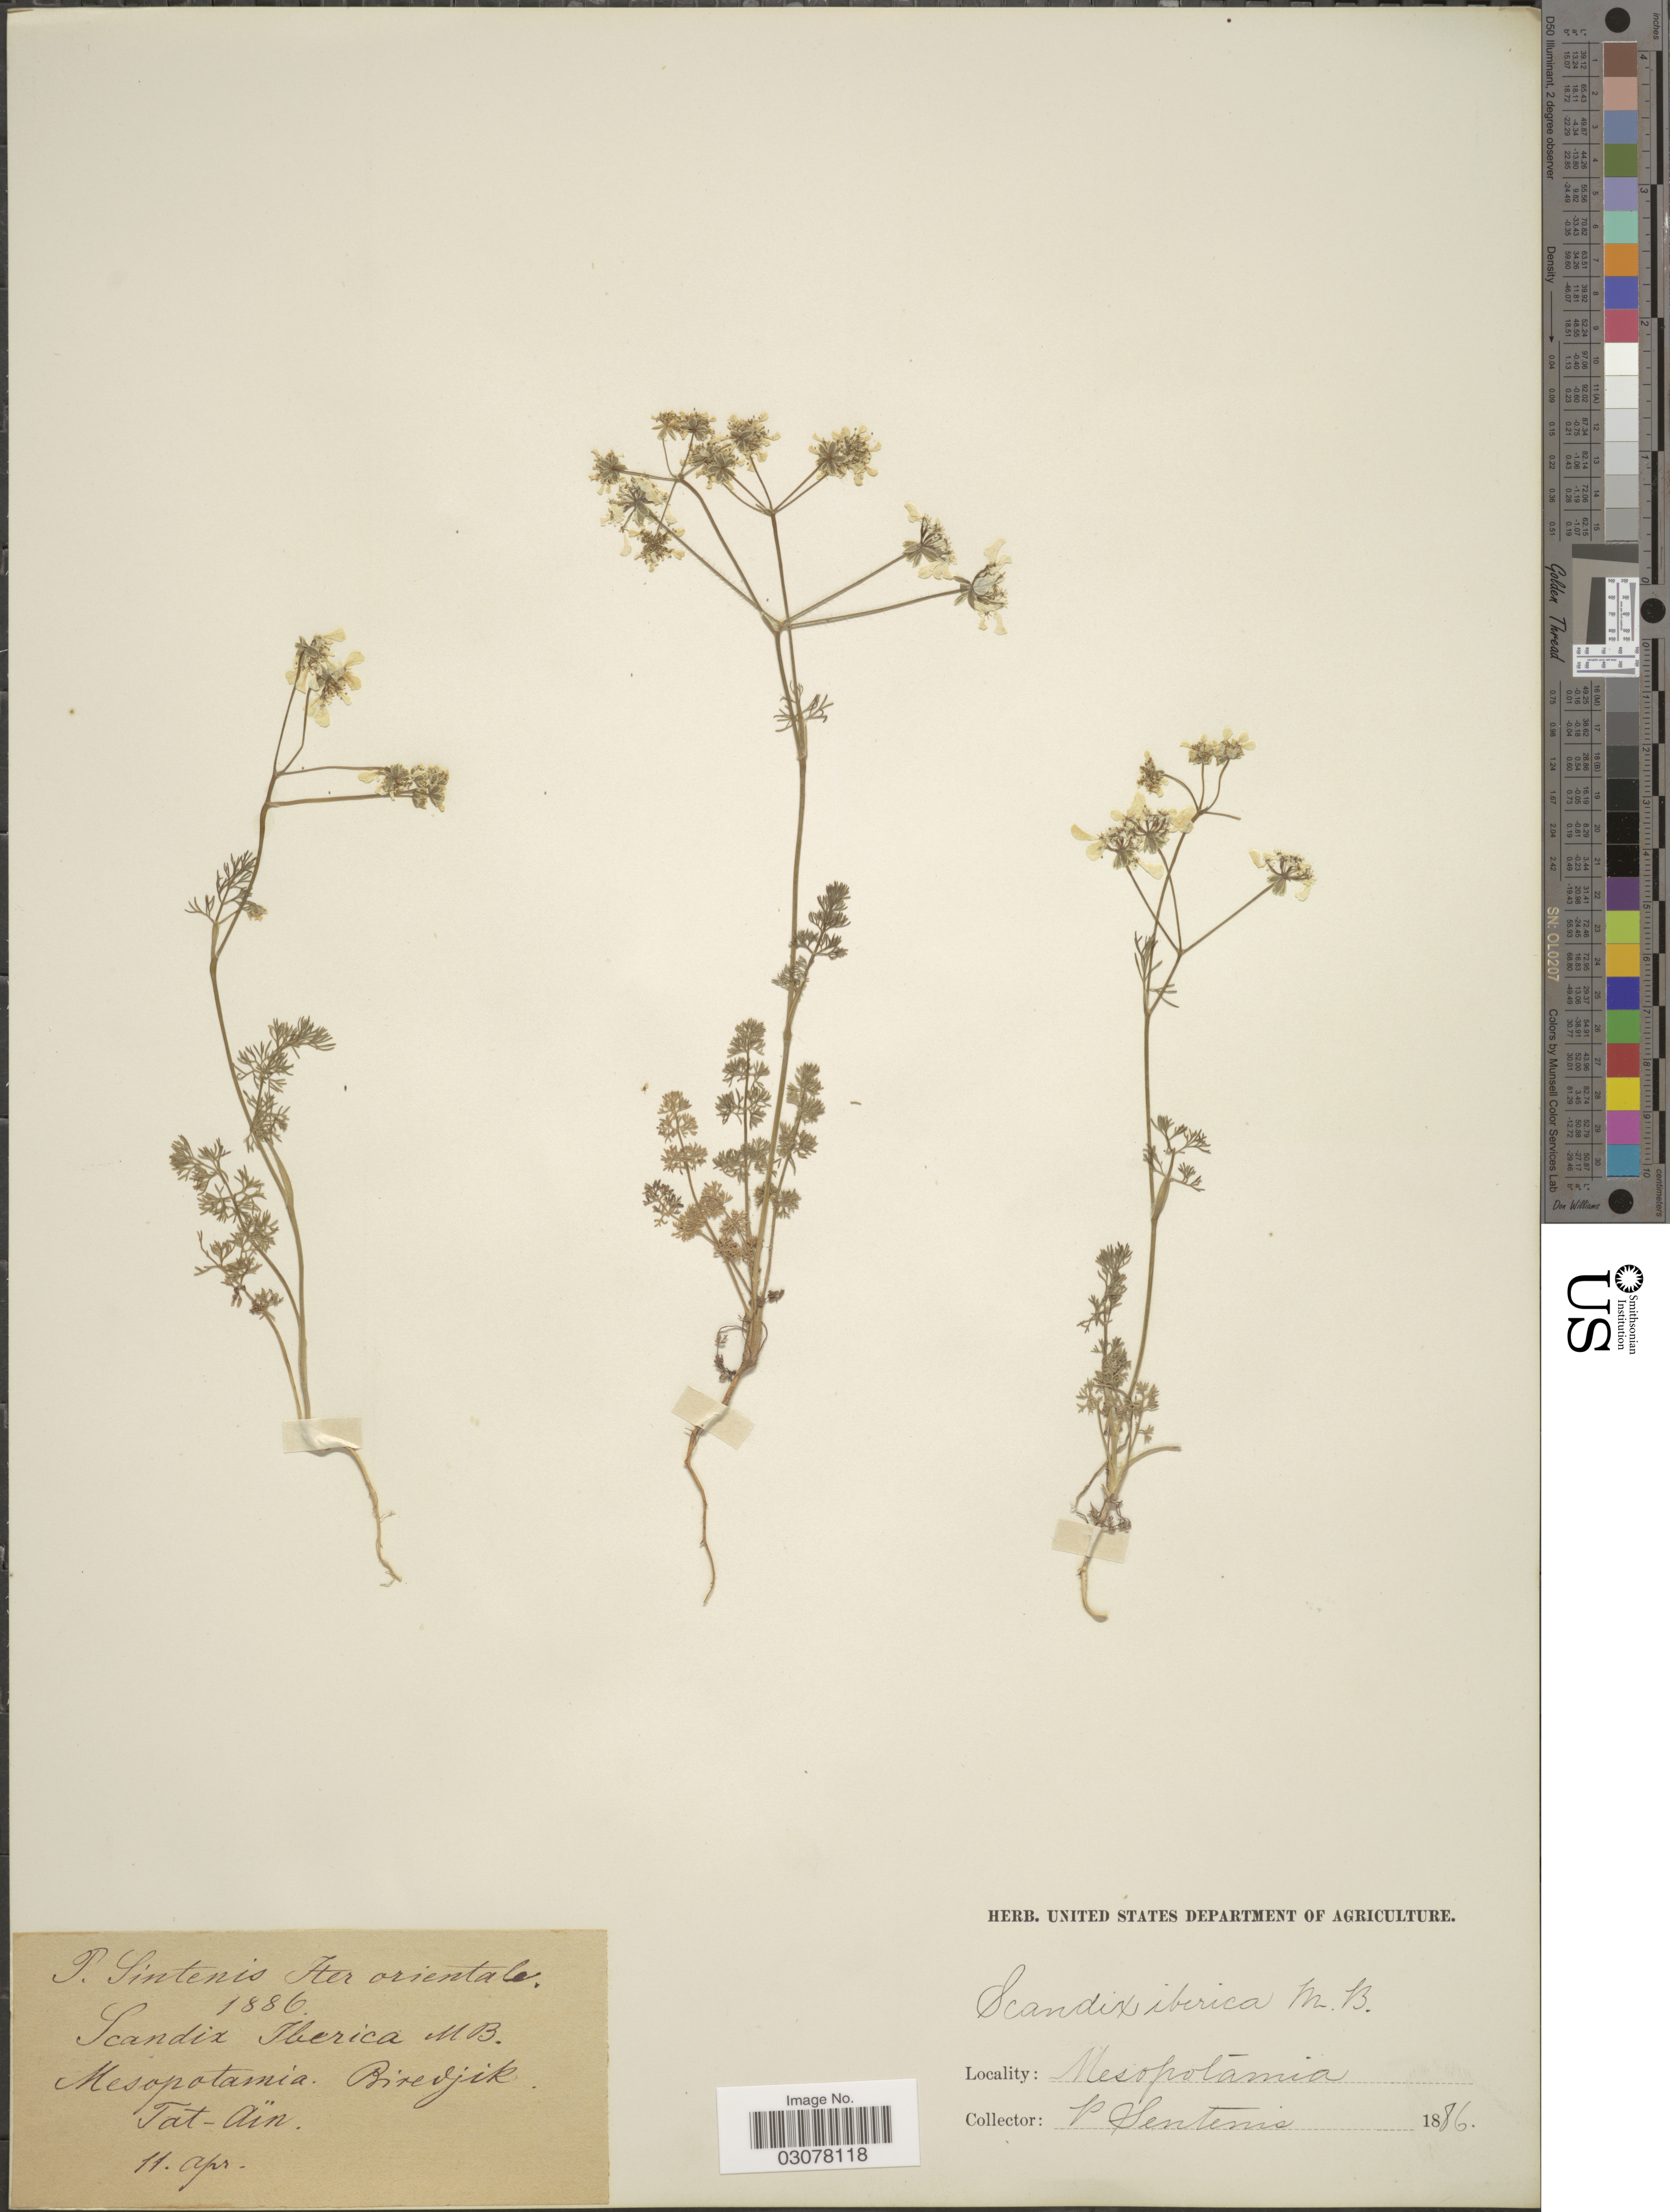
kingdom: Plantae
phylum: Tracheophyta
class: Magnoliopsida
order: Apiales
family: Apiaceae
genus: Scandix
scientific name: Scandix iberica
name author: M. Bieb.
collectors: P. Sintenis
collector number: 314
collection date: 1888-04-11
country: Turkey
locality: Mesopotamia. Iter orientale. Biredjik. Tat-Ain.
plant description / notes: This collection is part of Paul Sintenis' “Iter Orientale 1888” trip, and the collector number is 314.